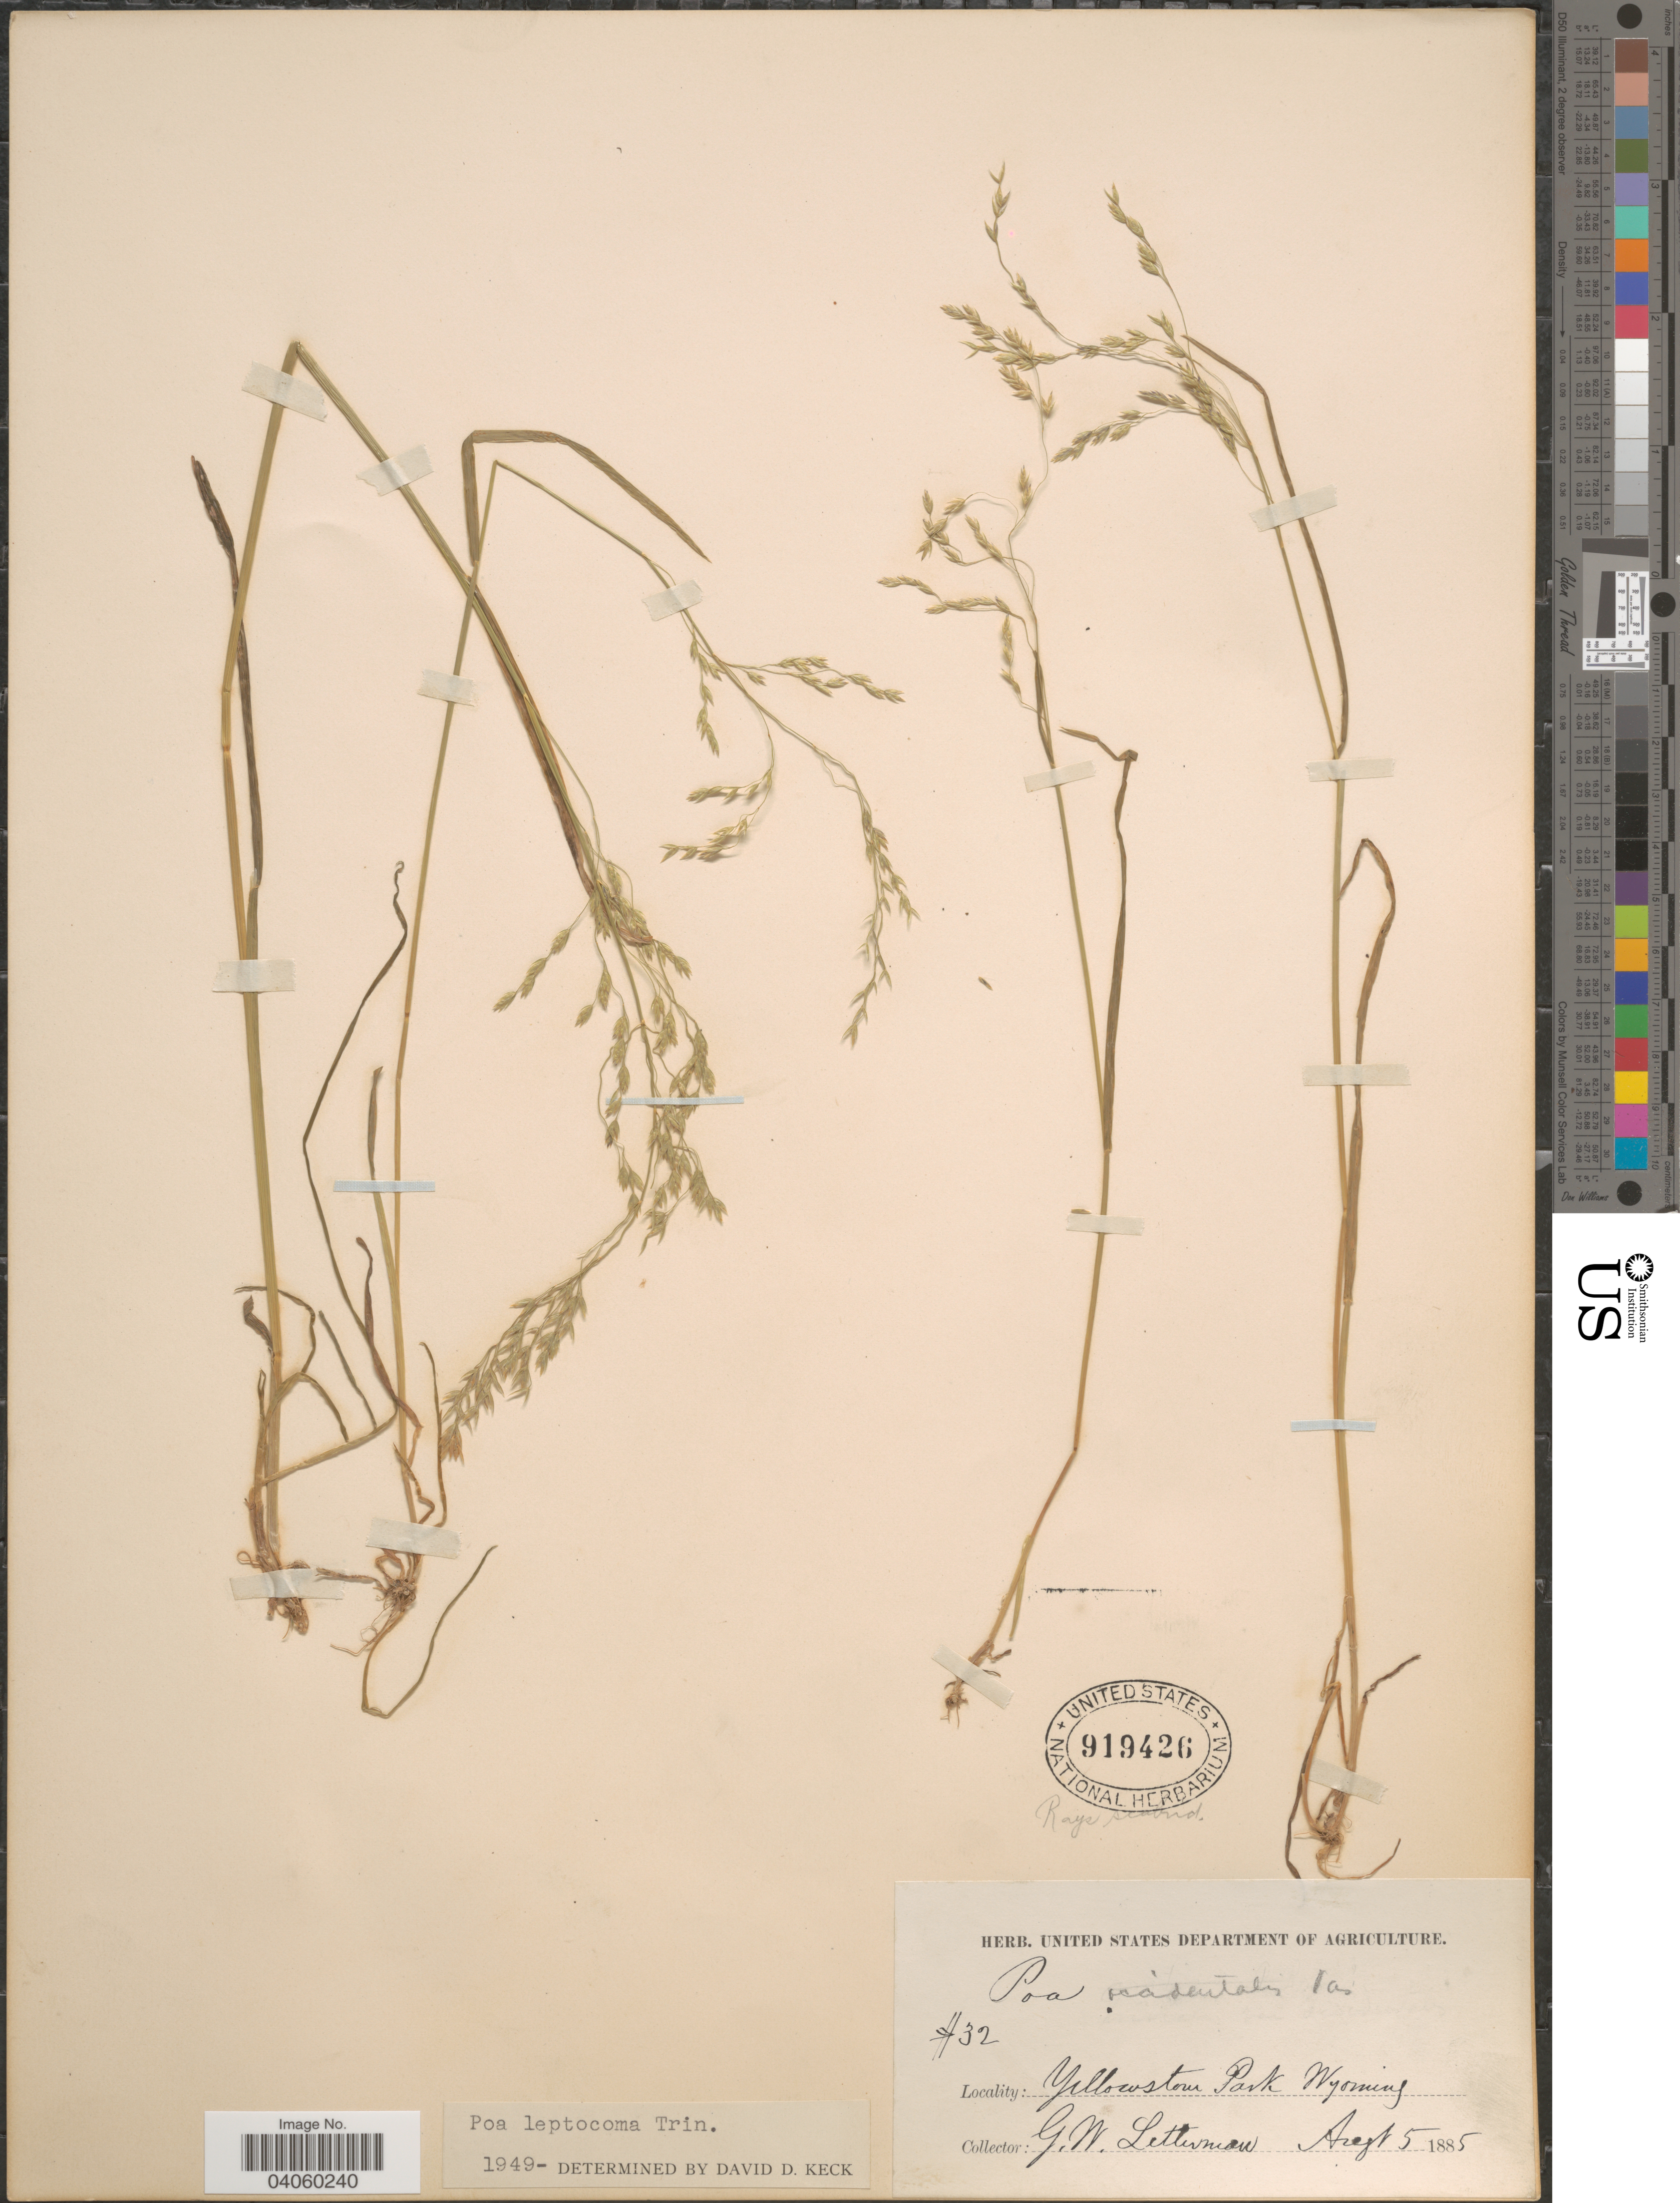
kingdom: Plantae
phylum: Tracheophyta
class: Liliopsida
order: Poales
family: Poaceae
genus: Poa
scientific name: Poa leptocoma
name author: Trin.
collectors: G. W. Letterman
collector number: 32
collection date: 1885-08-05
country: United States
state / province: Wyoming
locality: Yellowstone Park.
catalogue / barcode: US 919426